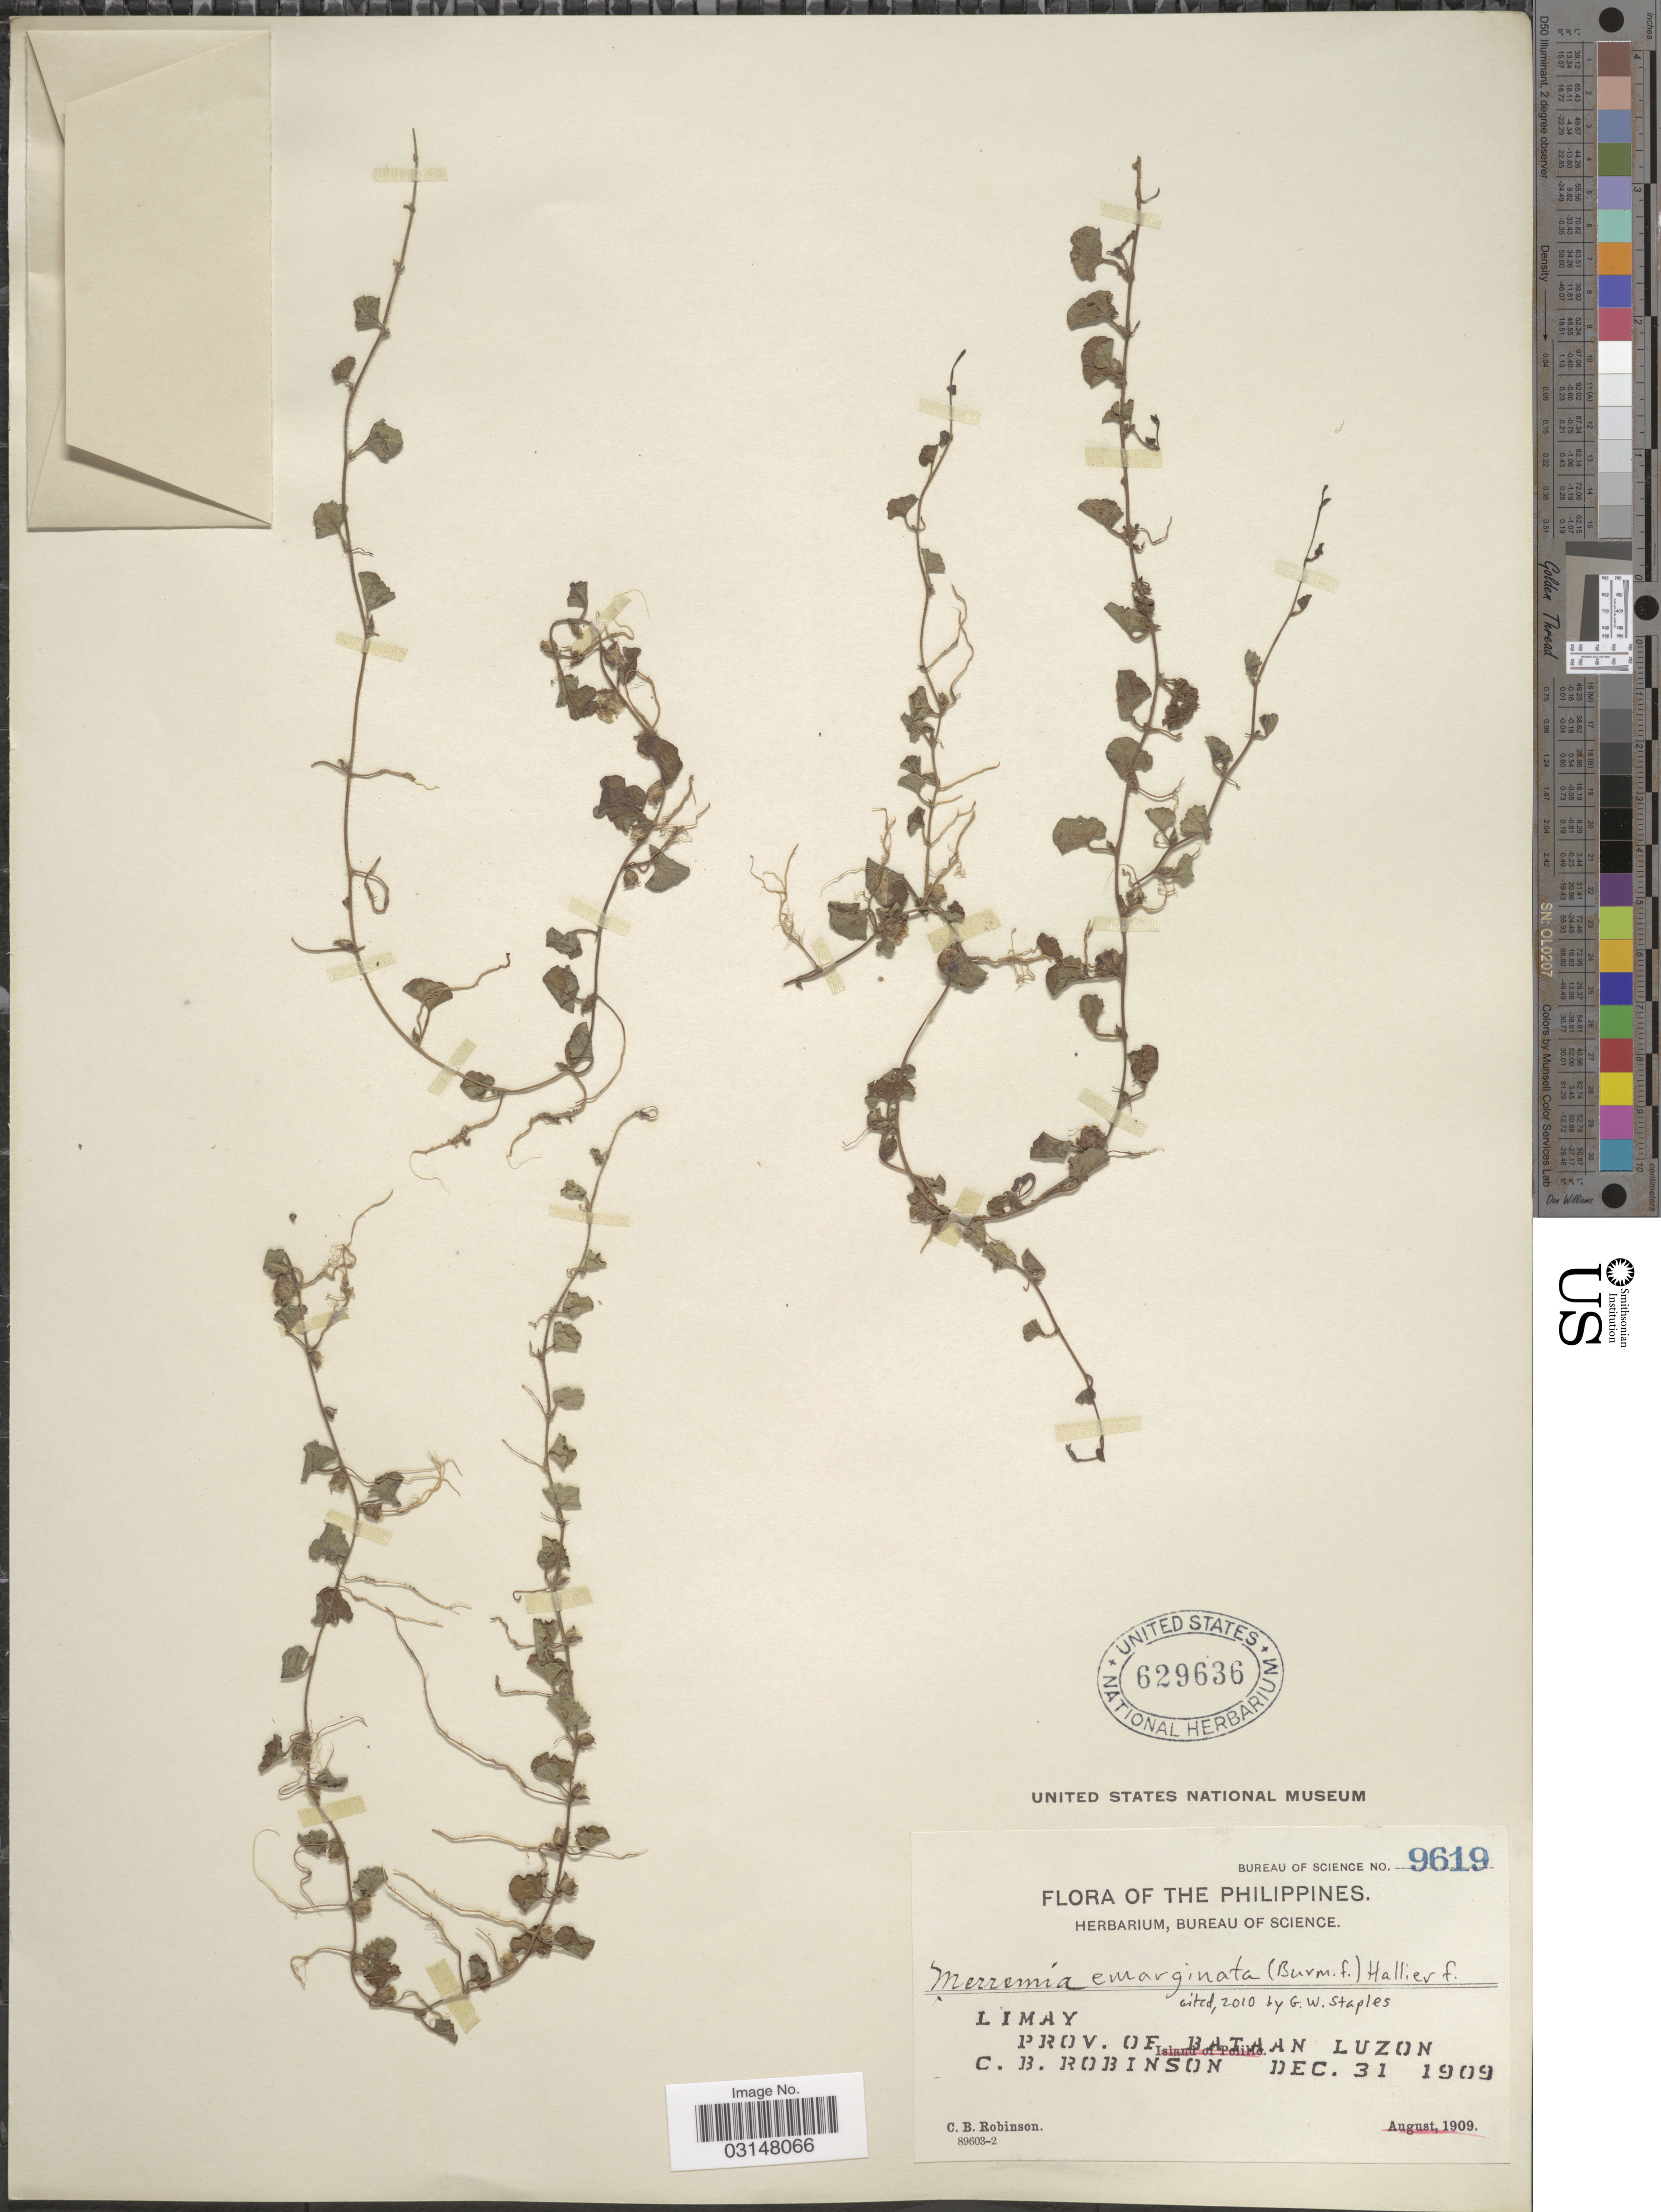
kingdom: Plantae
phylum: Tracheophyta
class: Magnoliopsida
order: Solanales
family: Convolvulaceae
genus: Merremia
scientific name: Merremia emarginata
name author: (Burm. f.) Hallier f.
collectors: C. Robinson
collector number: Bureau of Science 9619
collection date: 1909-12-31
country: Philippines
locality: Limay. Prov. of Bataan. Luzon.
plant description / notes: Cited by G.W. Staples in Gard. Bull. Singapore 61(2): 514. 2010.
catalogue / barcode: US 629636